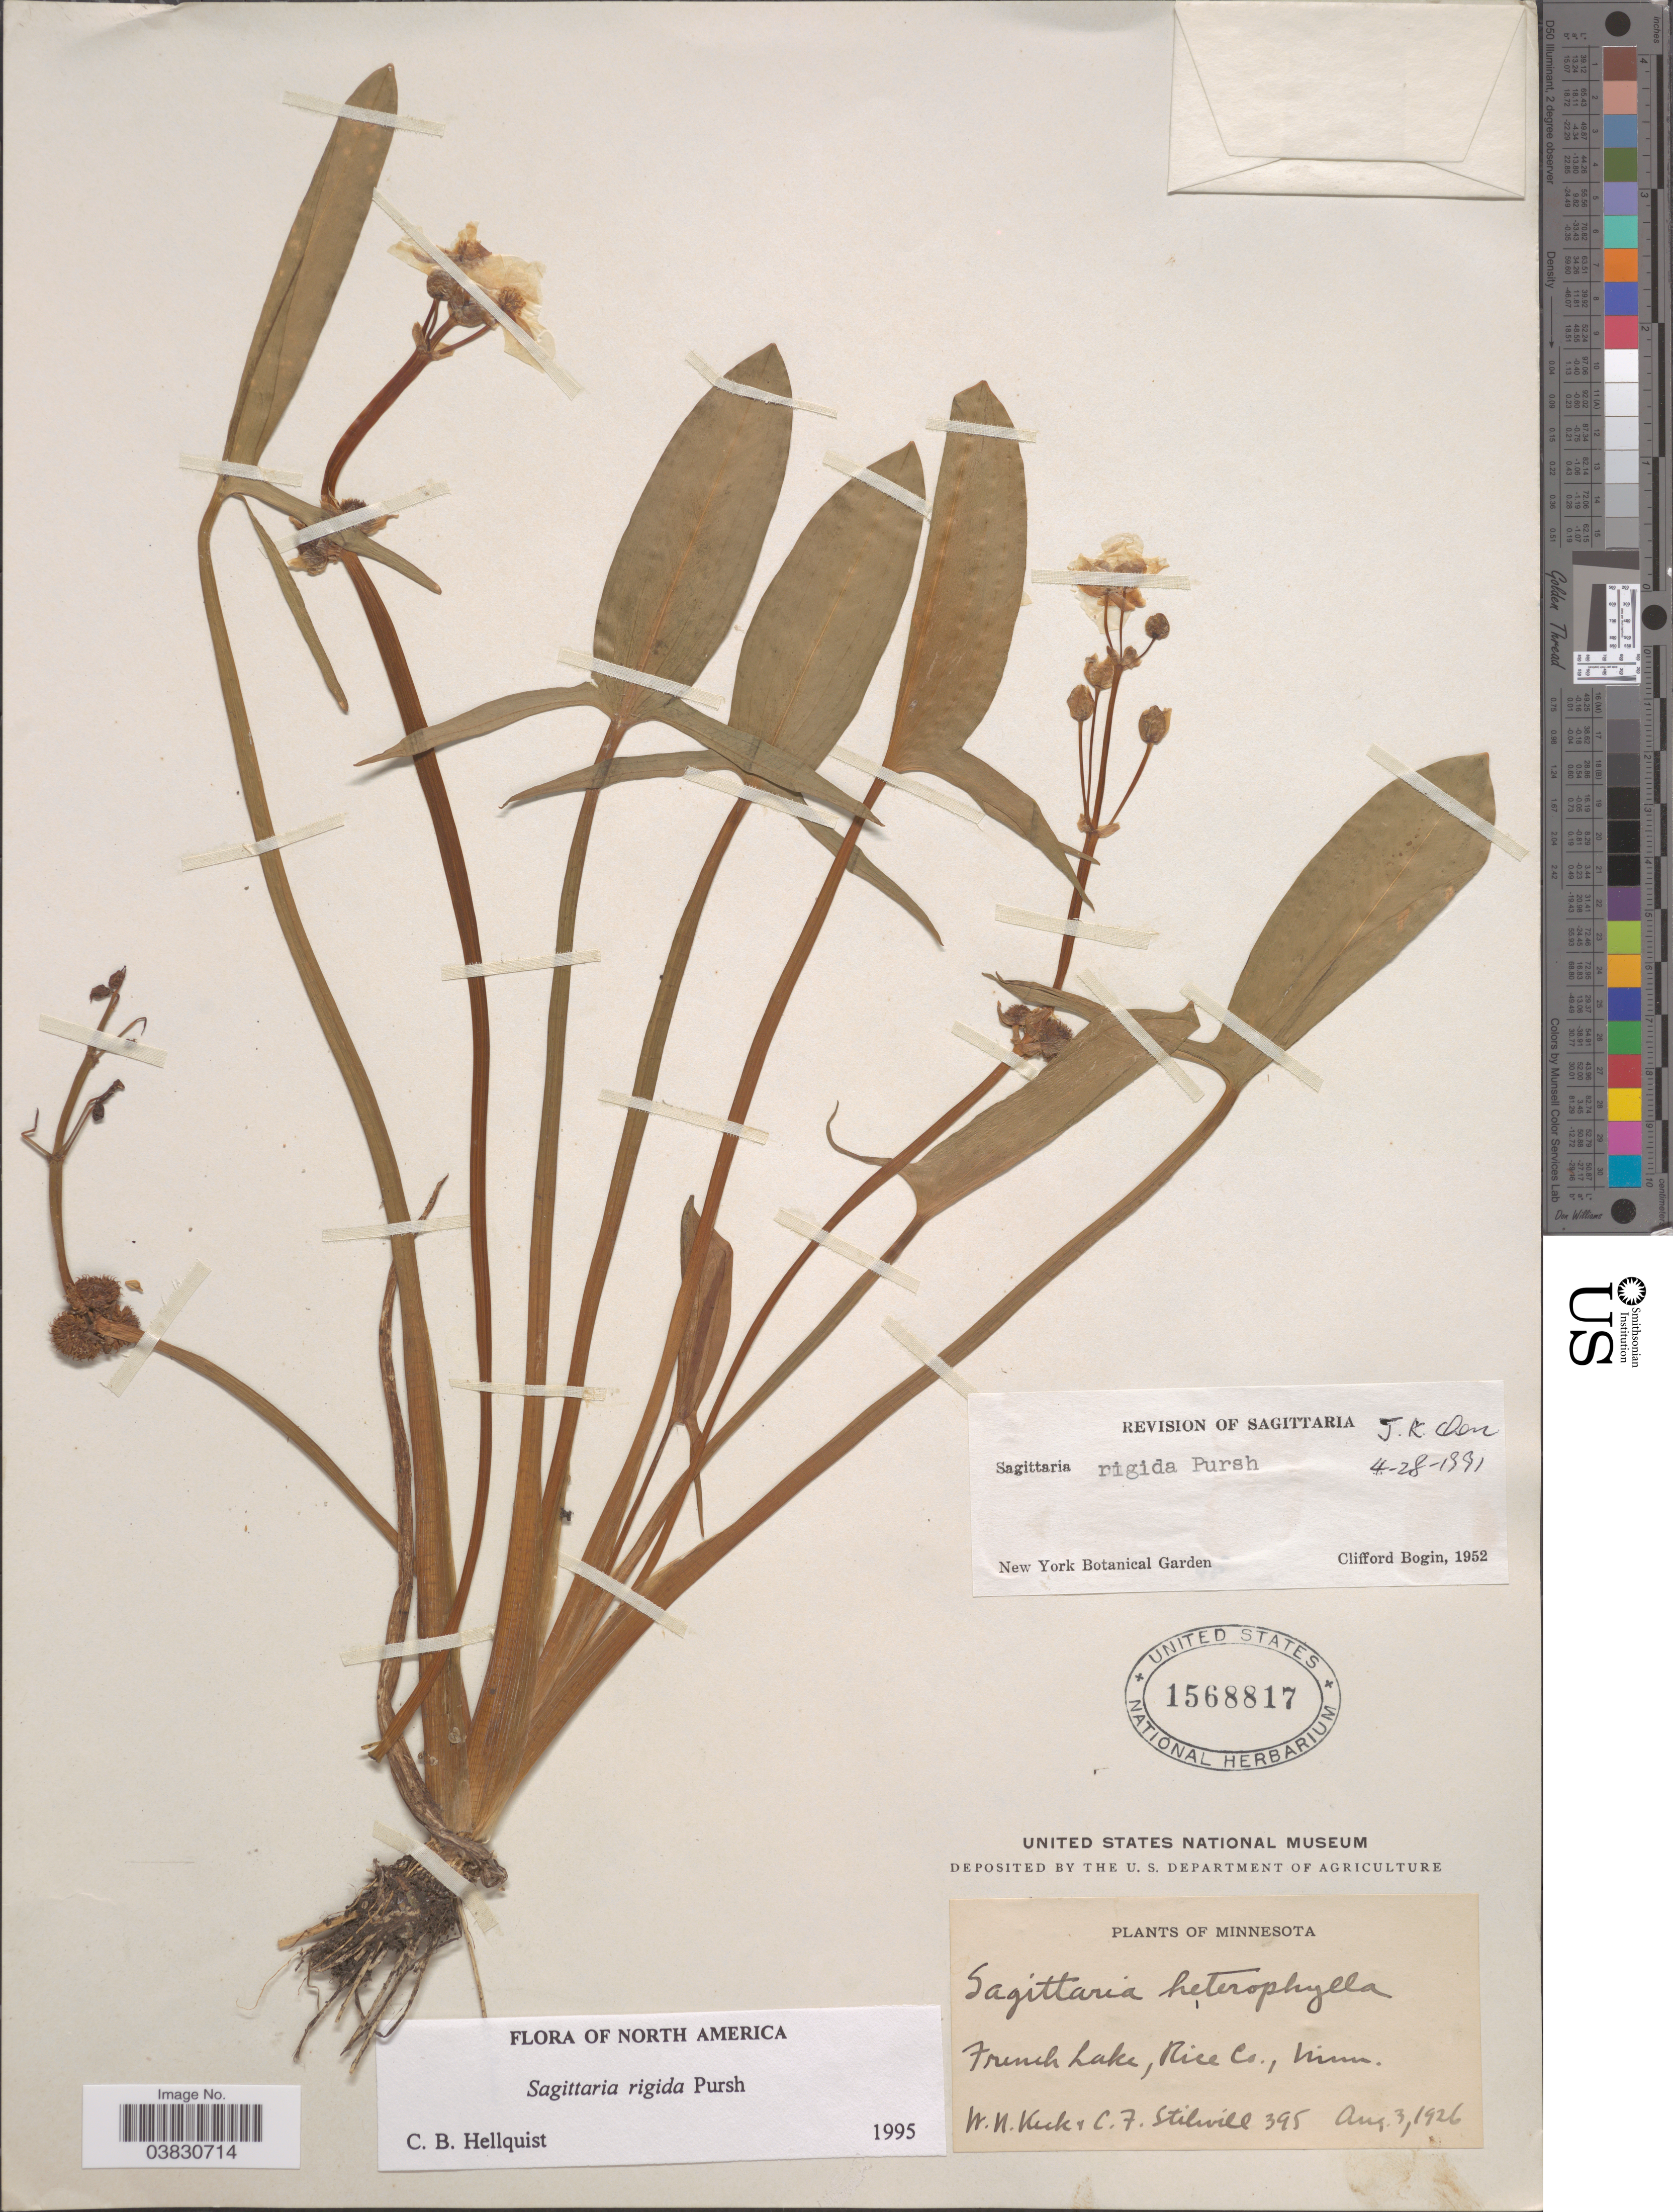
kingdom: Plantae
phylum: Tracheophyta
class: Liliopsida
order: Alismatales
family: Alismataceae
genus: Sagittaria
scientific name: Sagittaria rigida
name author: Pursh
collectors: W. Keck & C. Stilwill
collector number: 395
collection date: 1926-08-03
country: United States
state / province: Minnesota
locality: French Lake, Rice Co.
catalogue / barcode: US 1568817